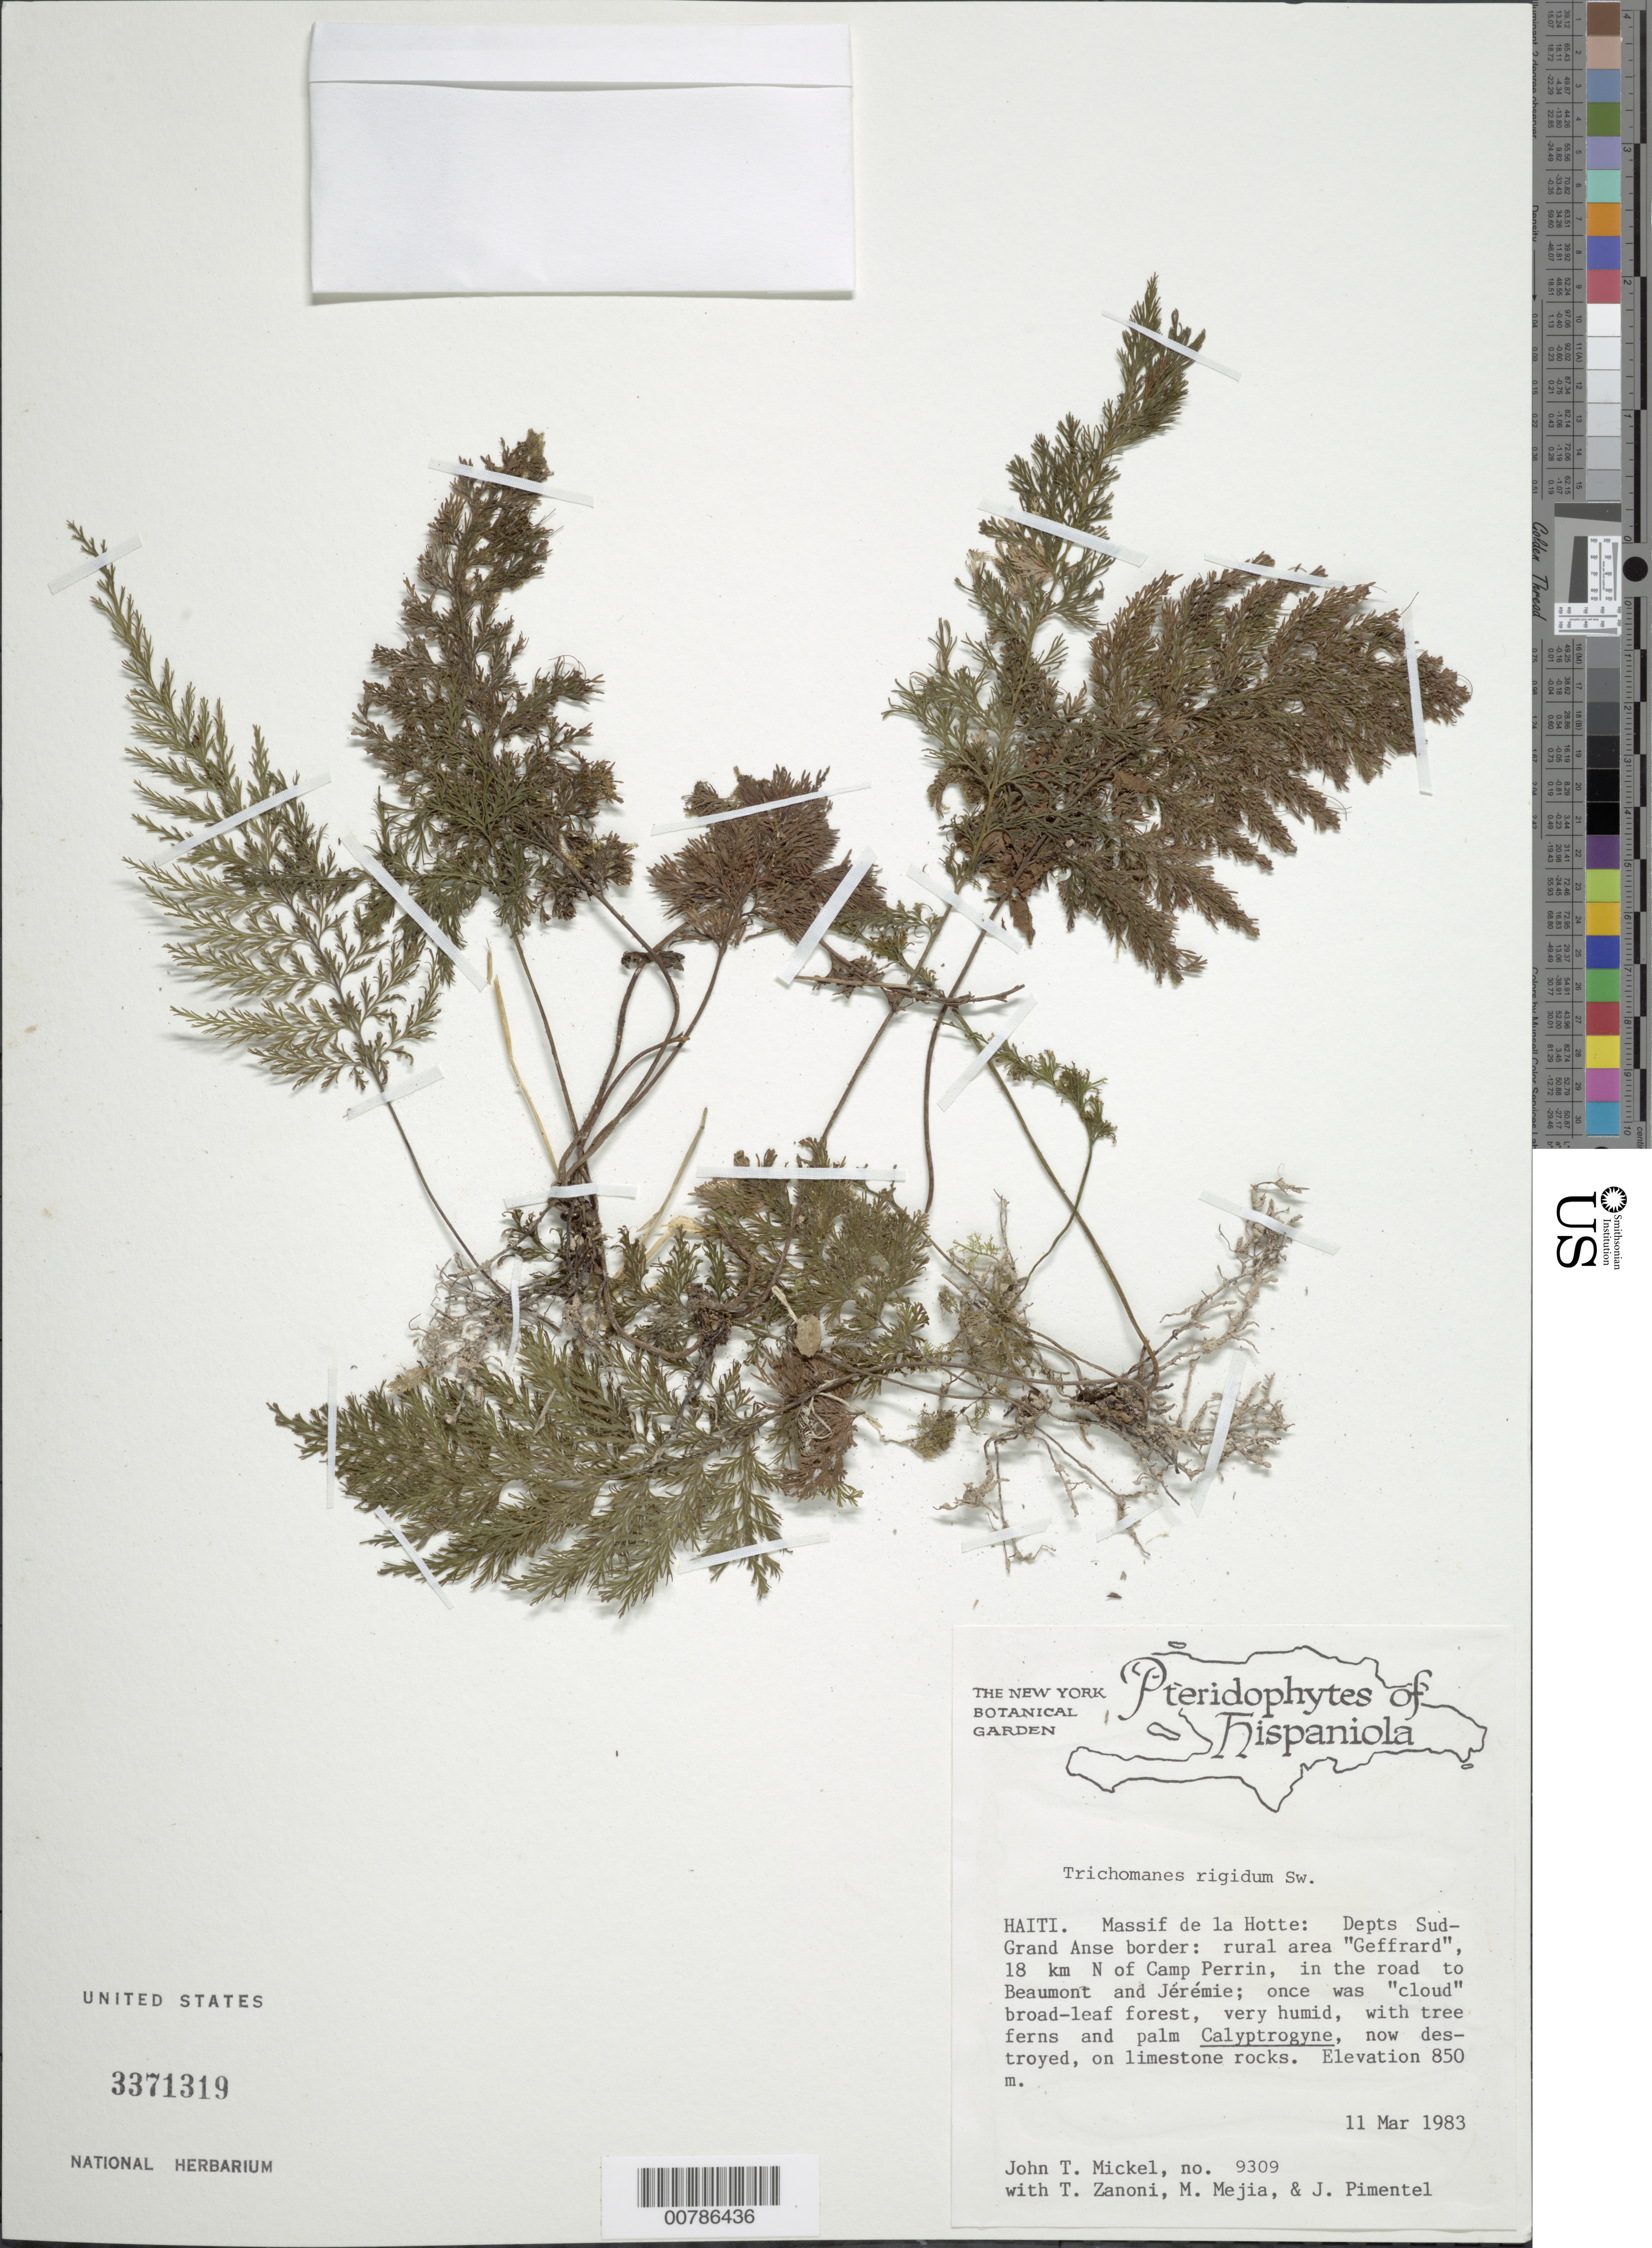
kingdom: Plantae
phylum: Tracheophyta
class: Polypodiopsida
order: Hymenophyllales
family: Hymenophyllaceae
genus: Abrodictyum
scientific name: Abrodictyum rigidum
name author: (Sw.) Ebihara & Dubuisson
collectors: J. T. Mickel, T. A. Zanoni, M. Mejia & J. Pimentel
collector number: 9309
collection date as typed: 11 Mar 1983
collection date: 1983-03-11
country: Haiti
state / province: Sud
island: Hispaniola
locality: Grand Anse border, ruralarea "Geffrard", 18 km N of Camp Perrin, in road to Beaumont and Jérémie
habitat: Once was "cloud" broad-leaf forest, very humid, with tree ferns and palm Caluptrogyen, now destroyed; on limestone rocks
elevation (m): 850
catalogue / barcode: US 3371319